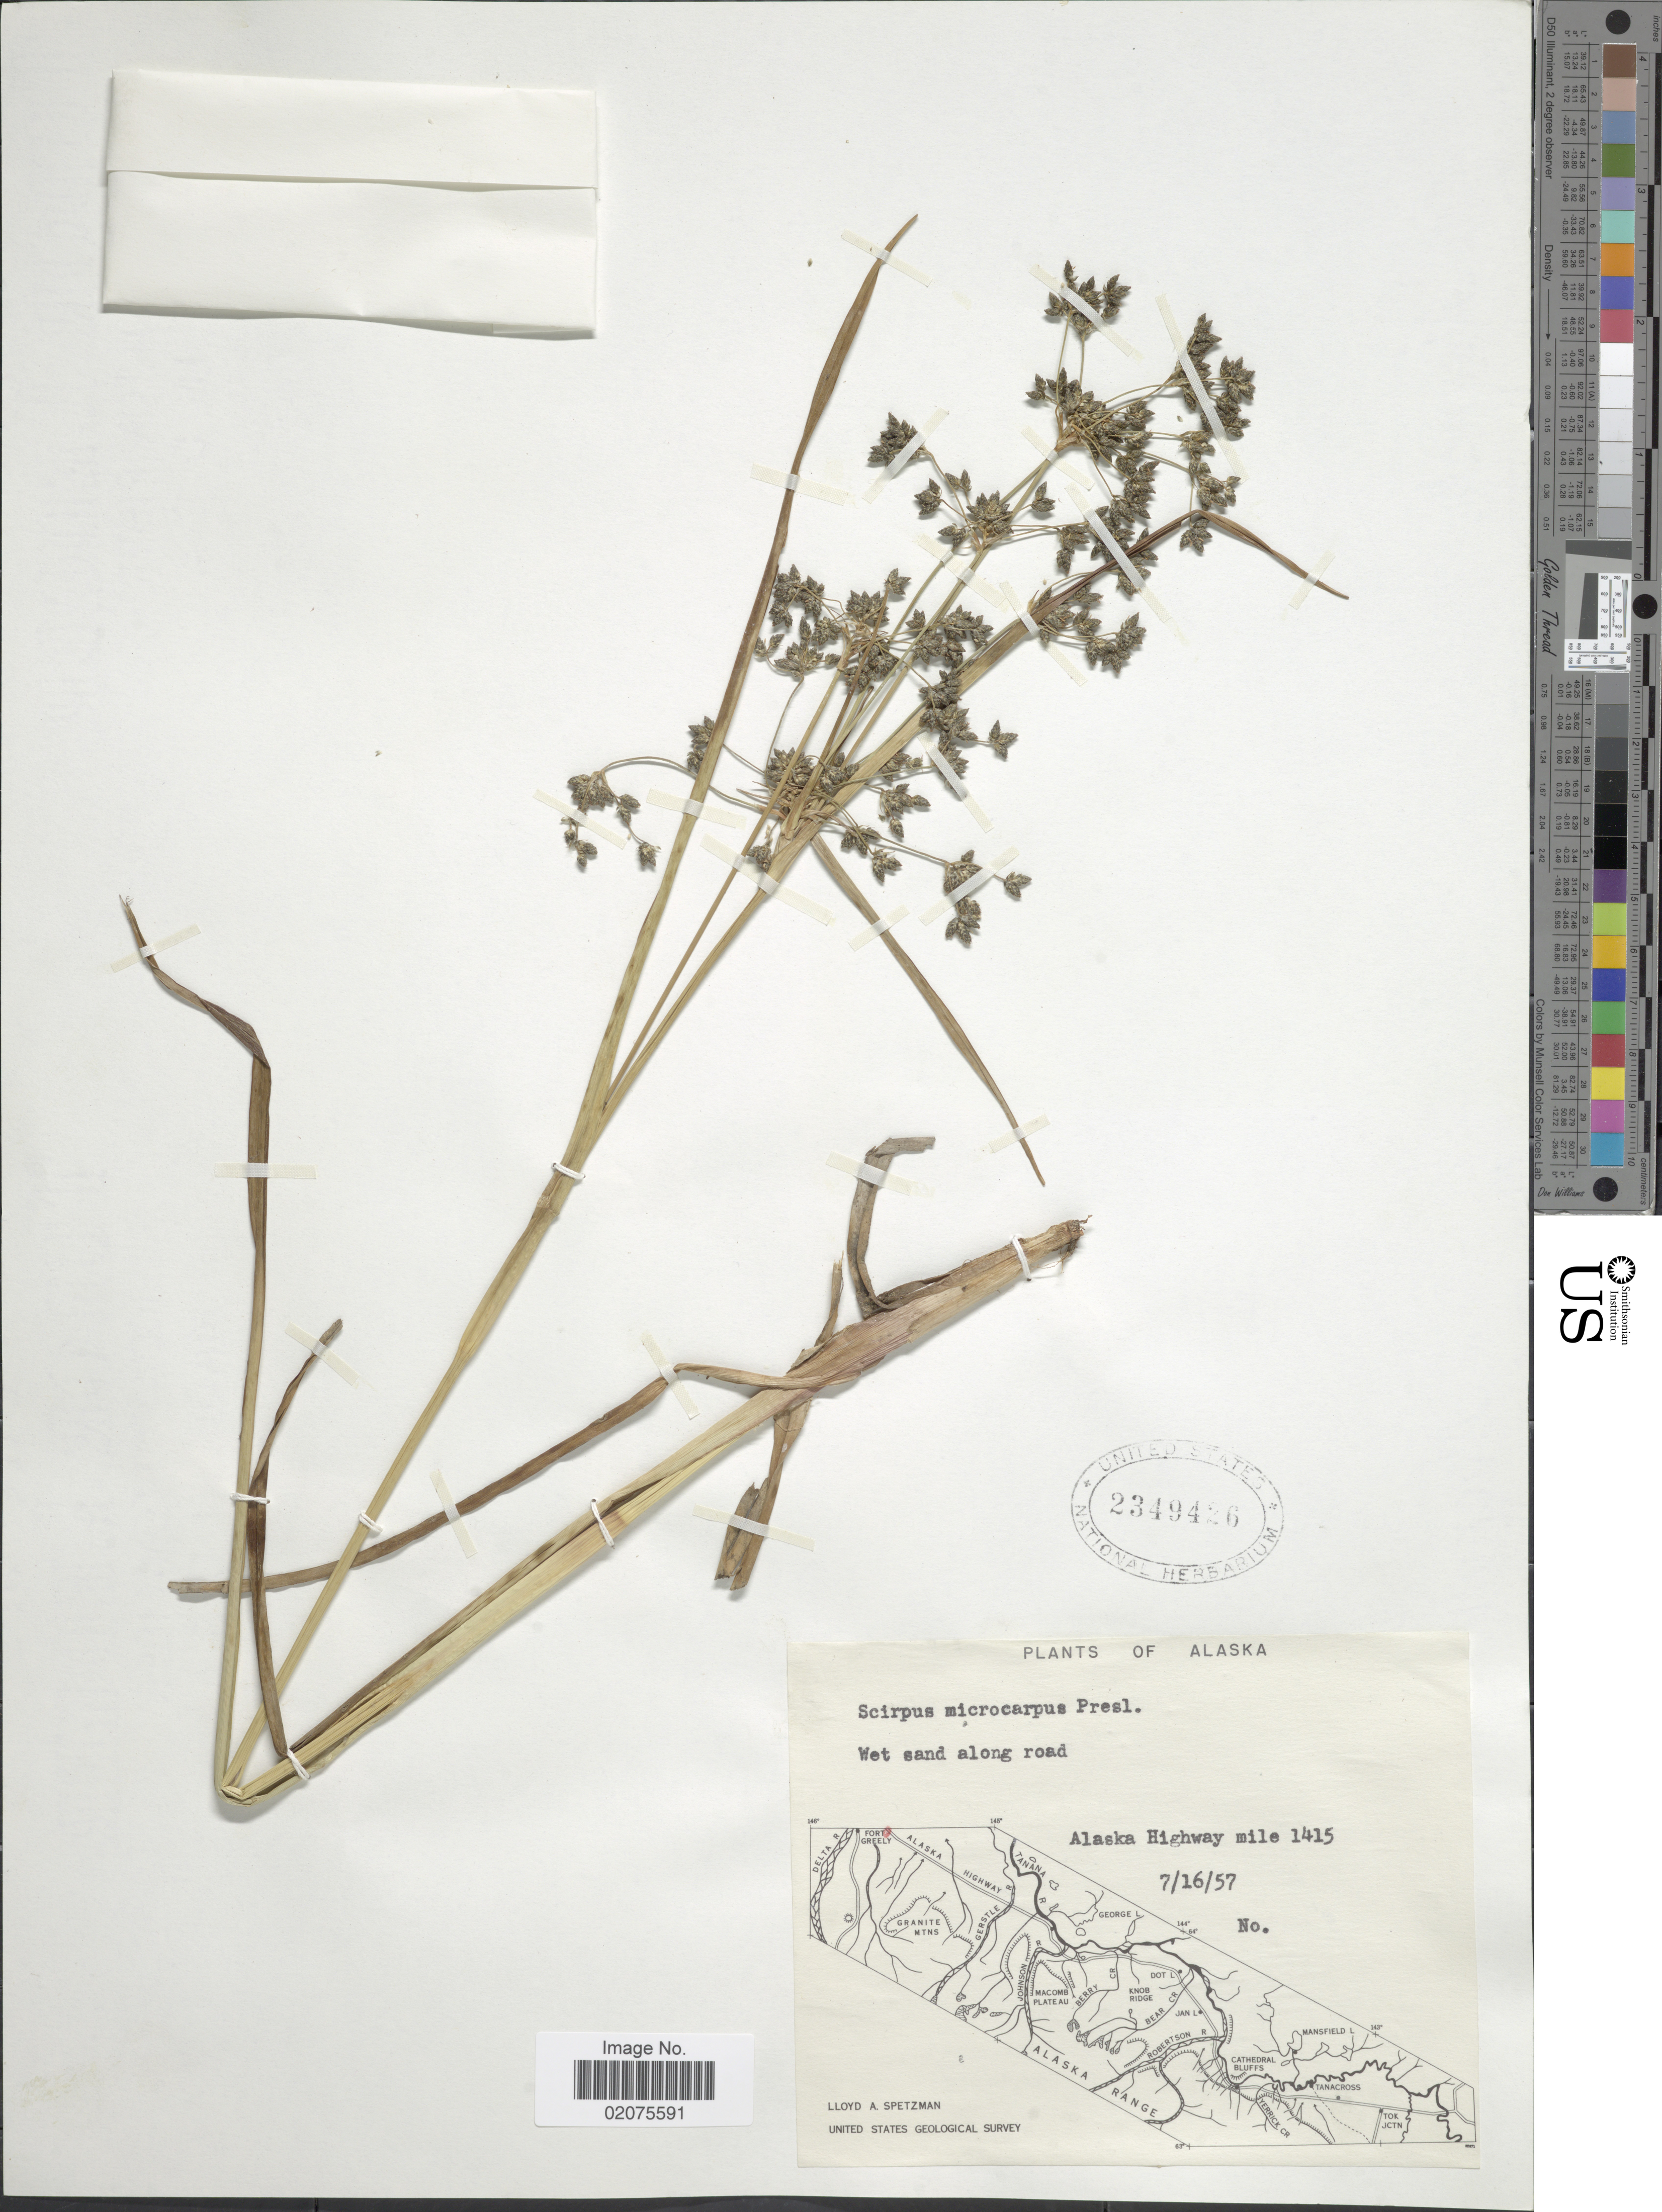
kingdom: Plantae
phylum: Tracheophyta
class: Liliopsida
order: Poales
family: Cyperaceae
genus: Scirpus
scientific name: Scirpus microcarpus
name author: J. Presl & C. Presl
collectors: L. Spetzman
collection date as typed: Transcribed d/m/y: 16/7/57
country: United States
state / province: Alaska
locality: Wet along road, Alaska Highway mile 1415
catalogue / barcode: US 2349426